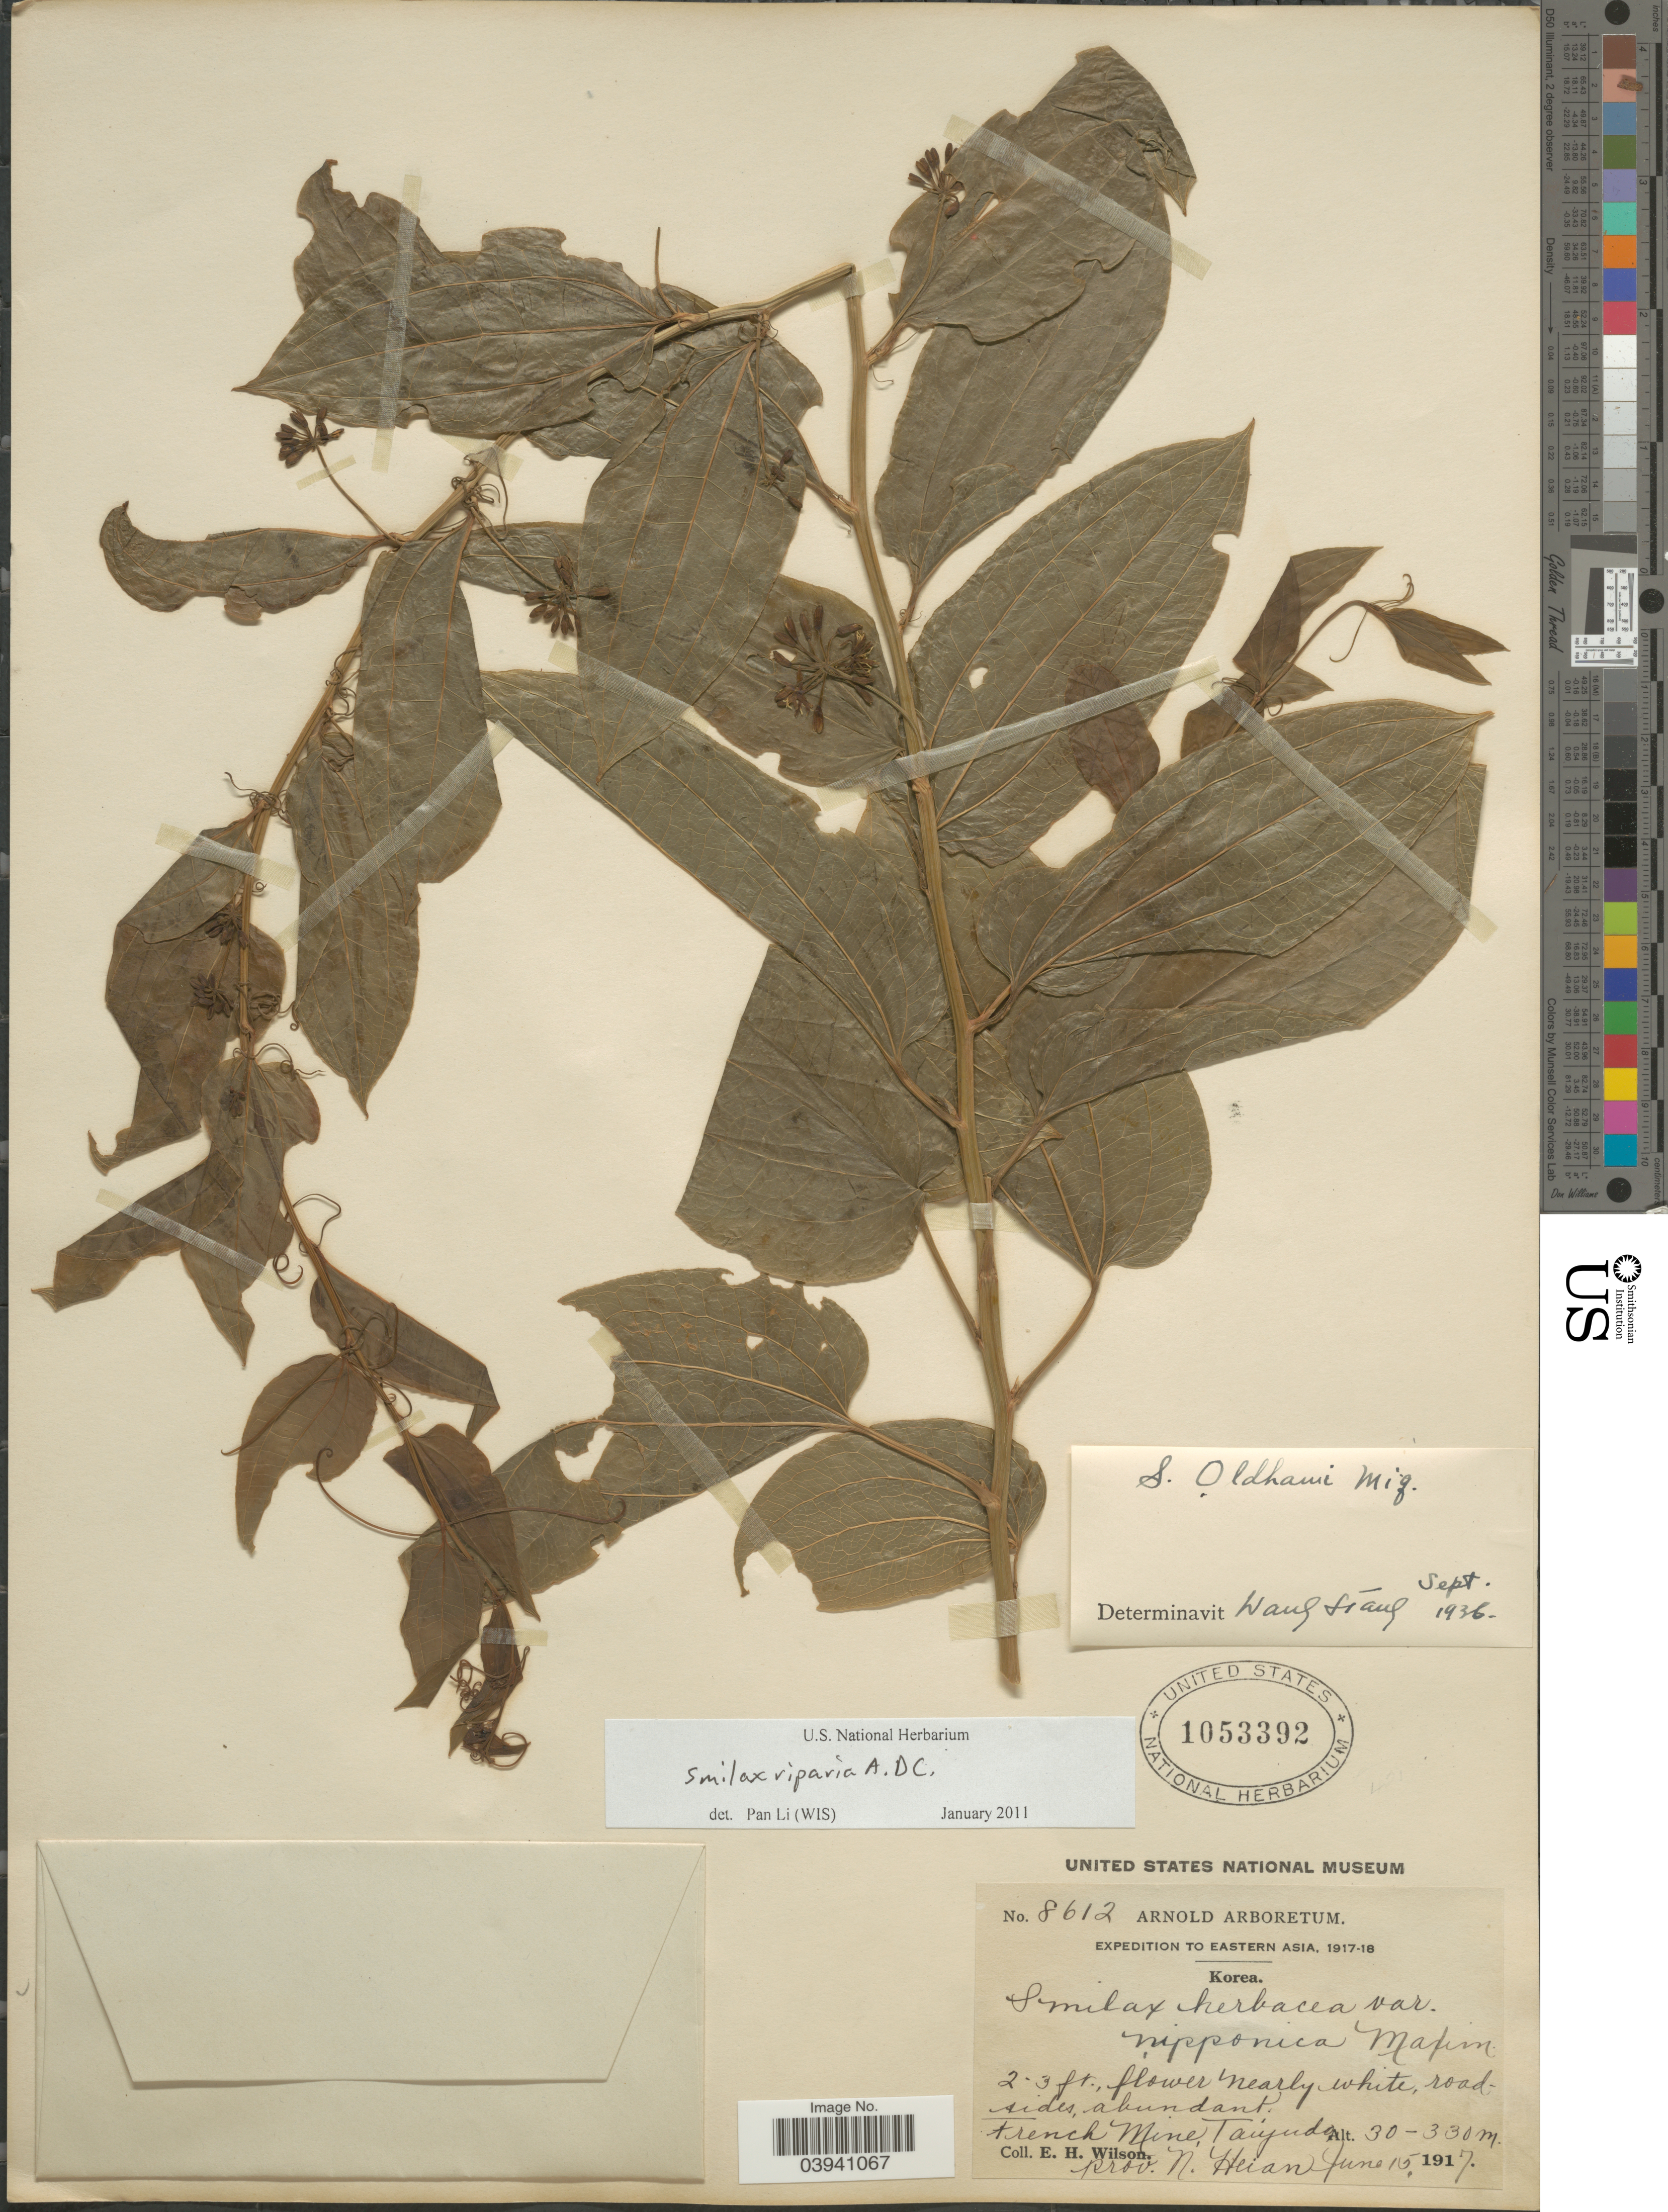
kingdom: Plantae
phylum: Tracheophyta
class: Liliopsida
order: Liliales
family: Smilacaceae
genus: Smilax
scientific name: Smilax riparia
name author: A. DC.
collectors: E. Wilson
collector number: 8612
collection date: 1917-06-15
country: North Korea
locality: French Mine, Taiyudo, prov. N. Heian.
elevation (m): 30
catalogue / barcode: US 1053392